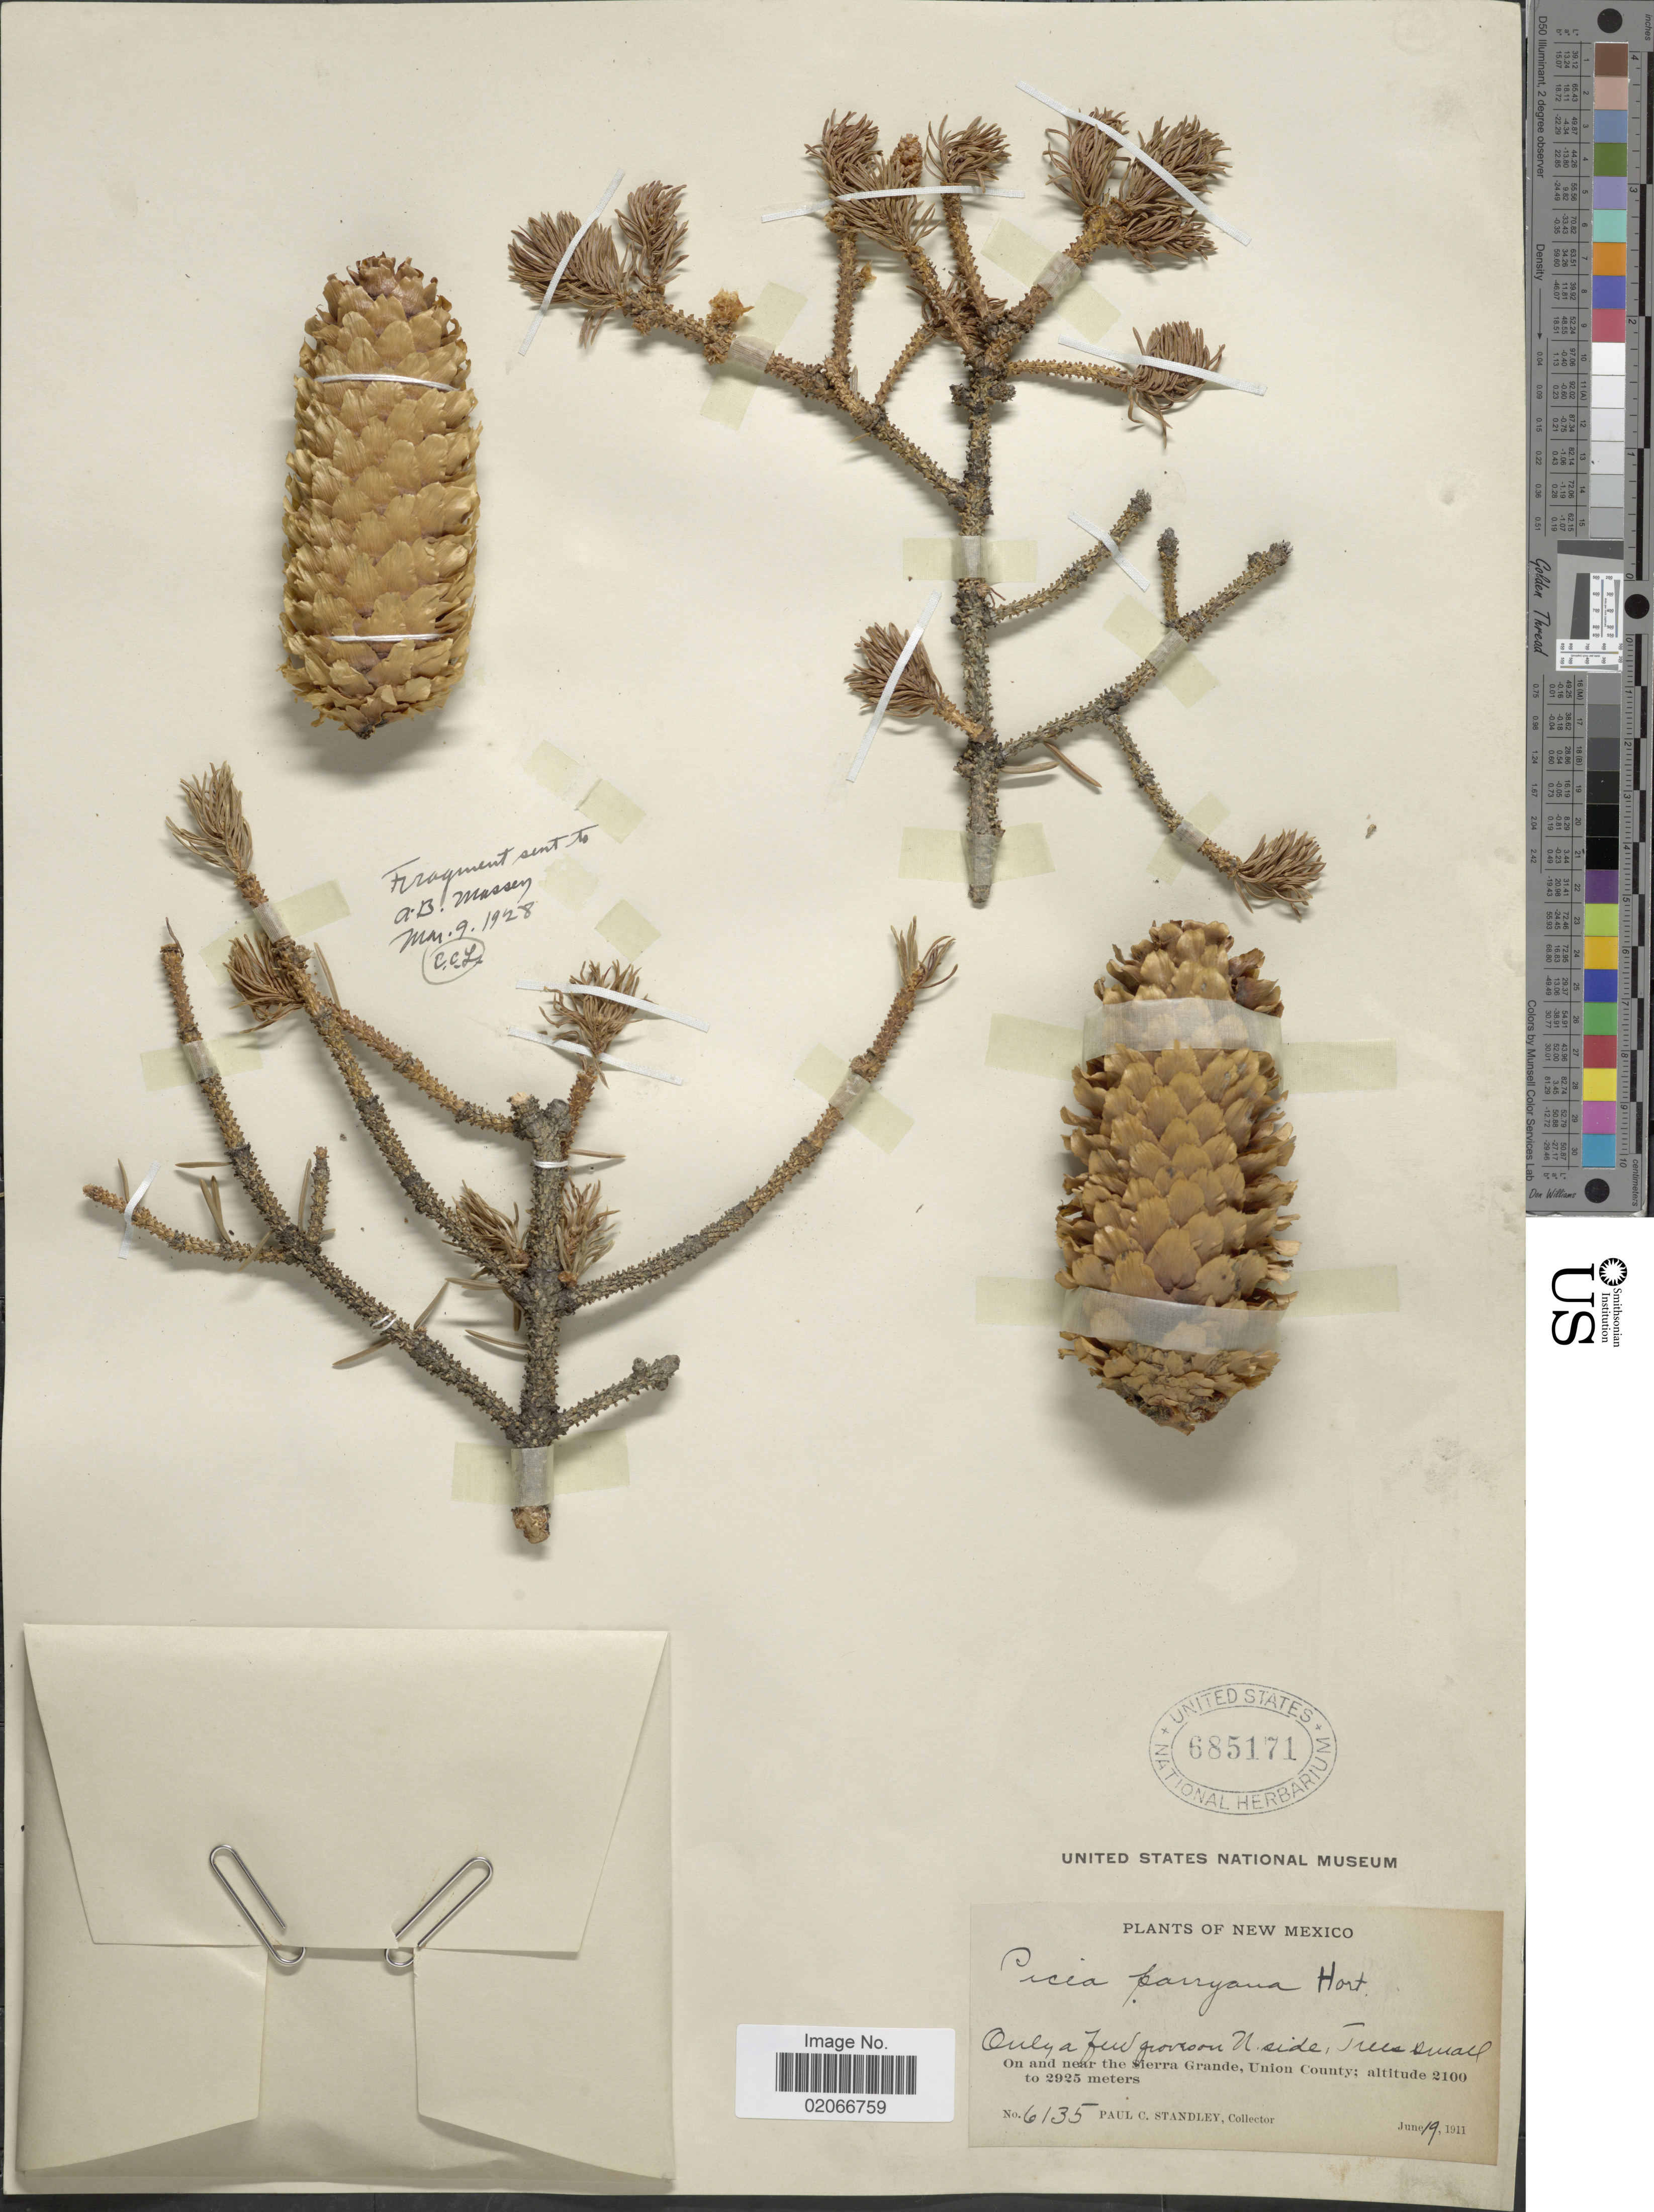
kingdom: Plantae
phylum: Tracheophyta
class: Pinopsida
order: Pinales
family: Pinaceae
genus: Picea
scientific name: Picea pungens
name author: Engelm.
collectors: P. C. Standley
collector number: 6135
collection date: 1911-06-19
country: United States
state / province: New Mexico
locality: On and near the Sierra Grande, Union County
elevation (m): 2100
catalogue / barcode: US 685171